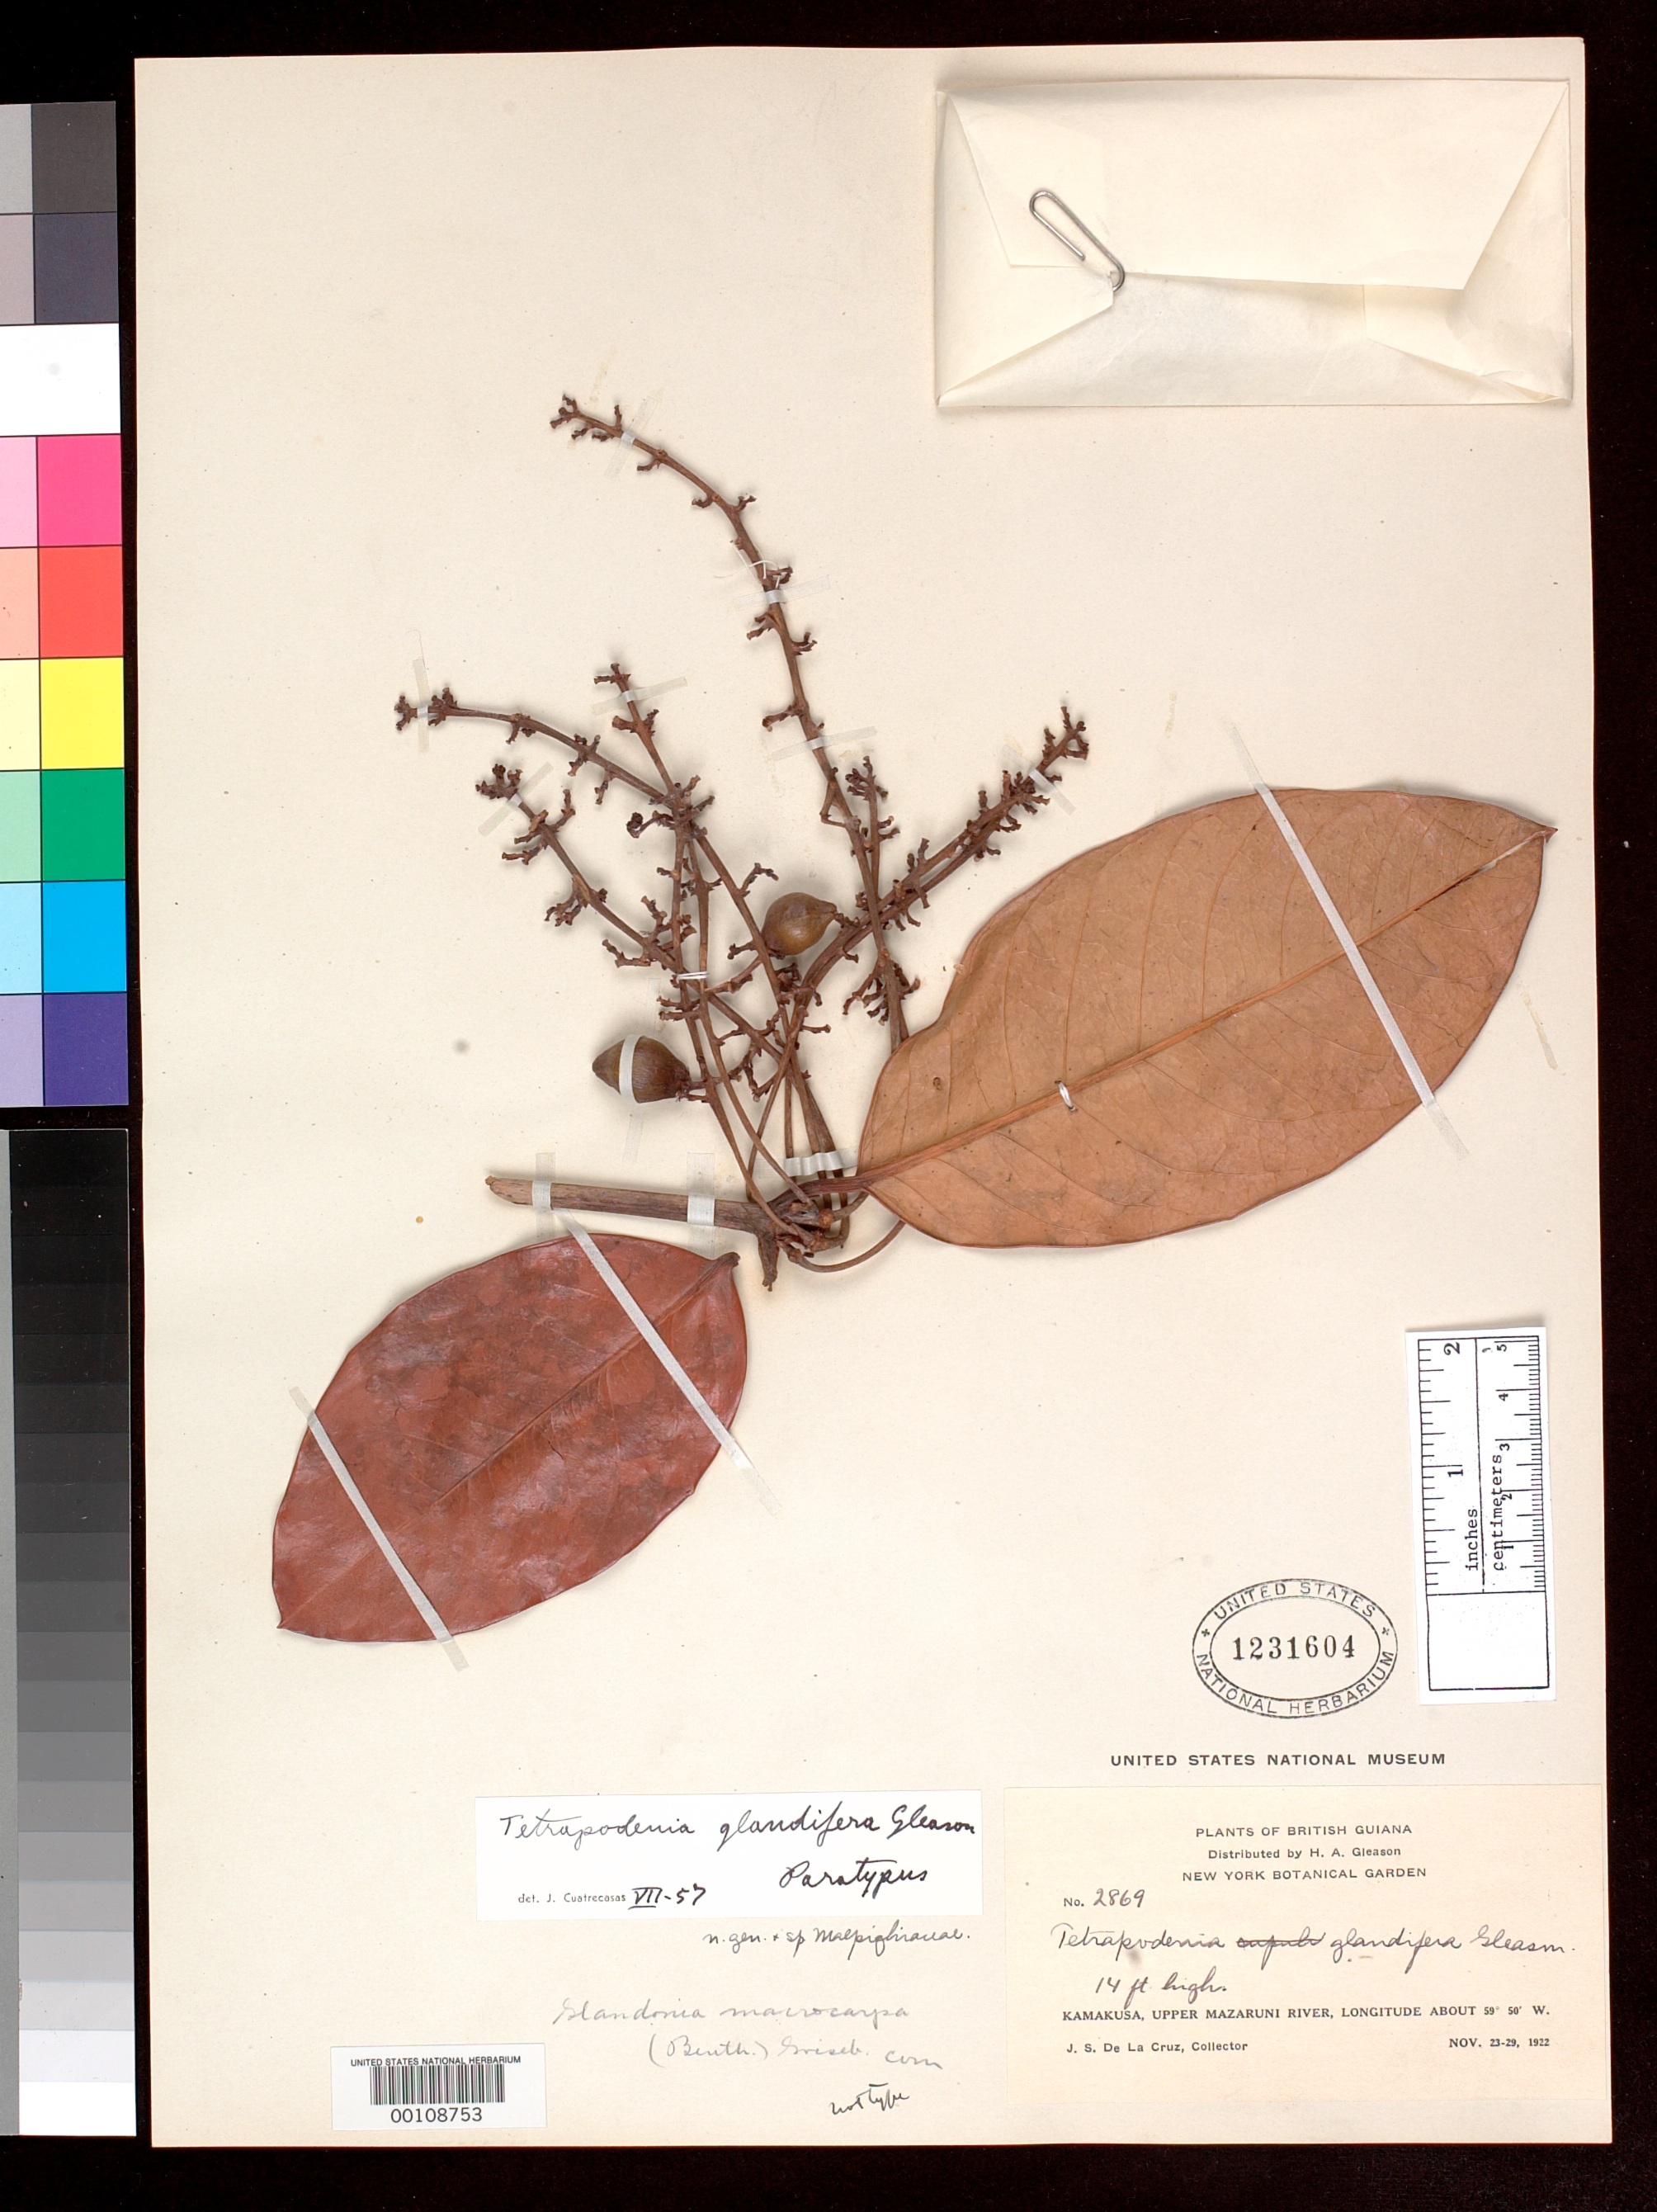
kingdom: Plantae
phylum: Tracheophyta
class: Magnoliopsida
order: Malpighiales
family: Malpighiaceae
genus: Tetrapodenia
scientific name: Tetrapodenia glandifera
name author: Gleason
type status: Paratype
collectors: J. S. de la Cruz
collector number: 3515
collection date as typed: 23 Mar 1923 to 30 Mar 1923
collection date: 1923-03-23/1923-03-30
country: Guyana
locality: Amakusa. North West Dist.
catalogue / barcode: US 1231604